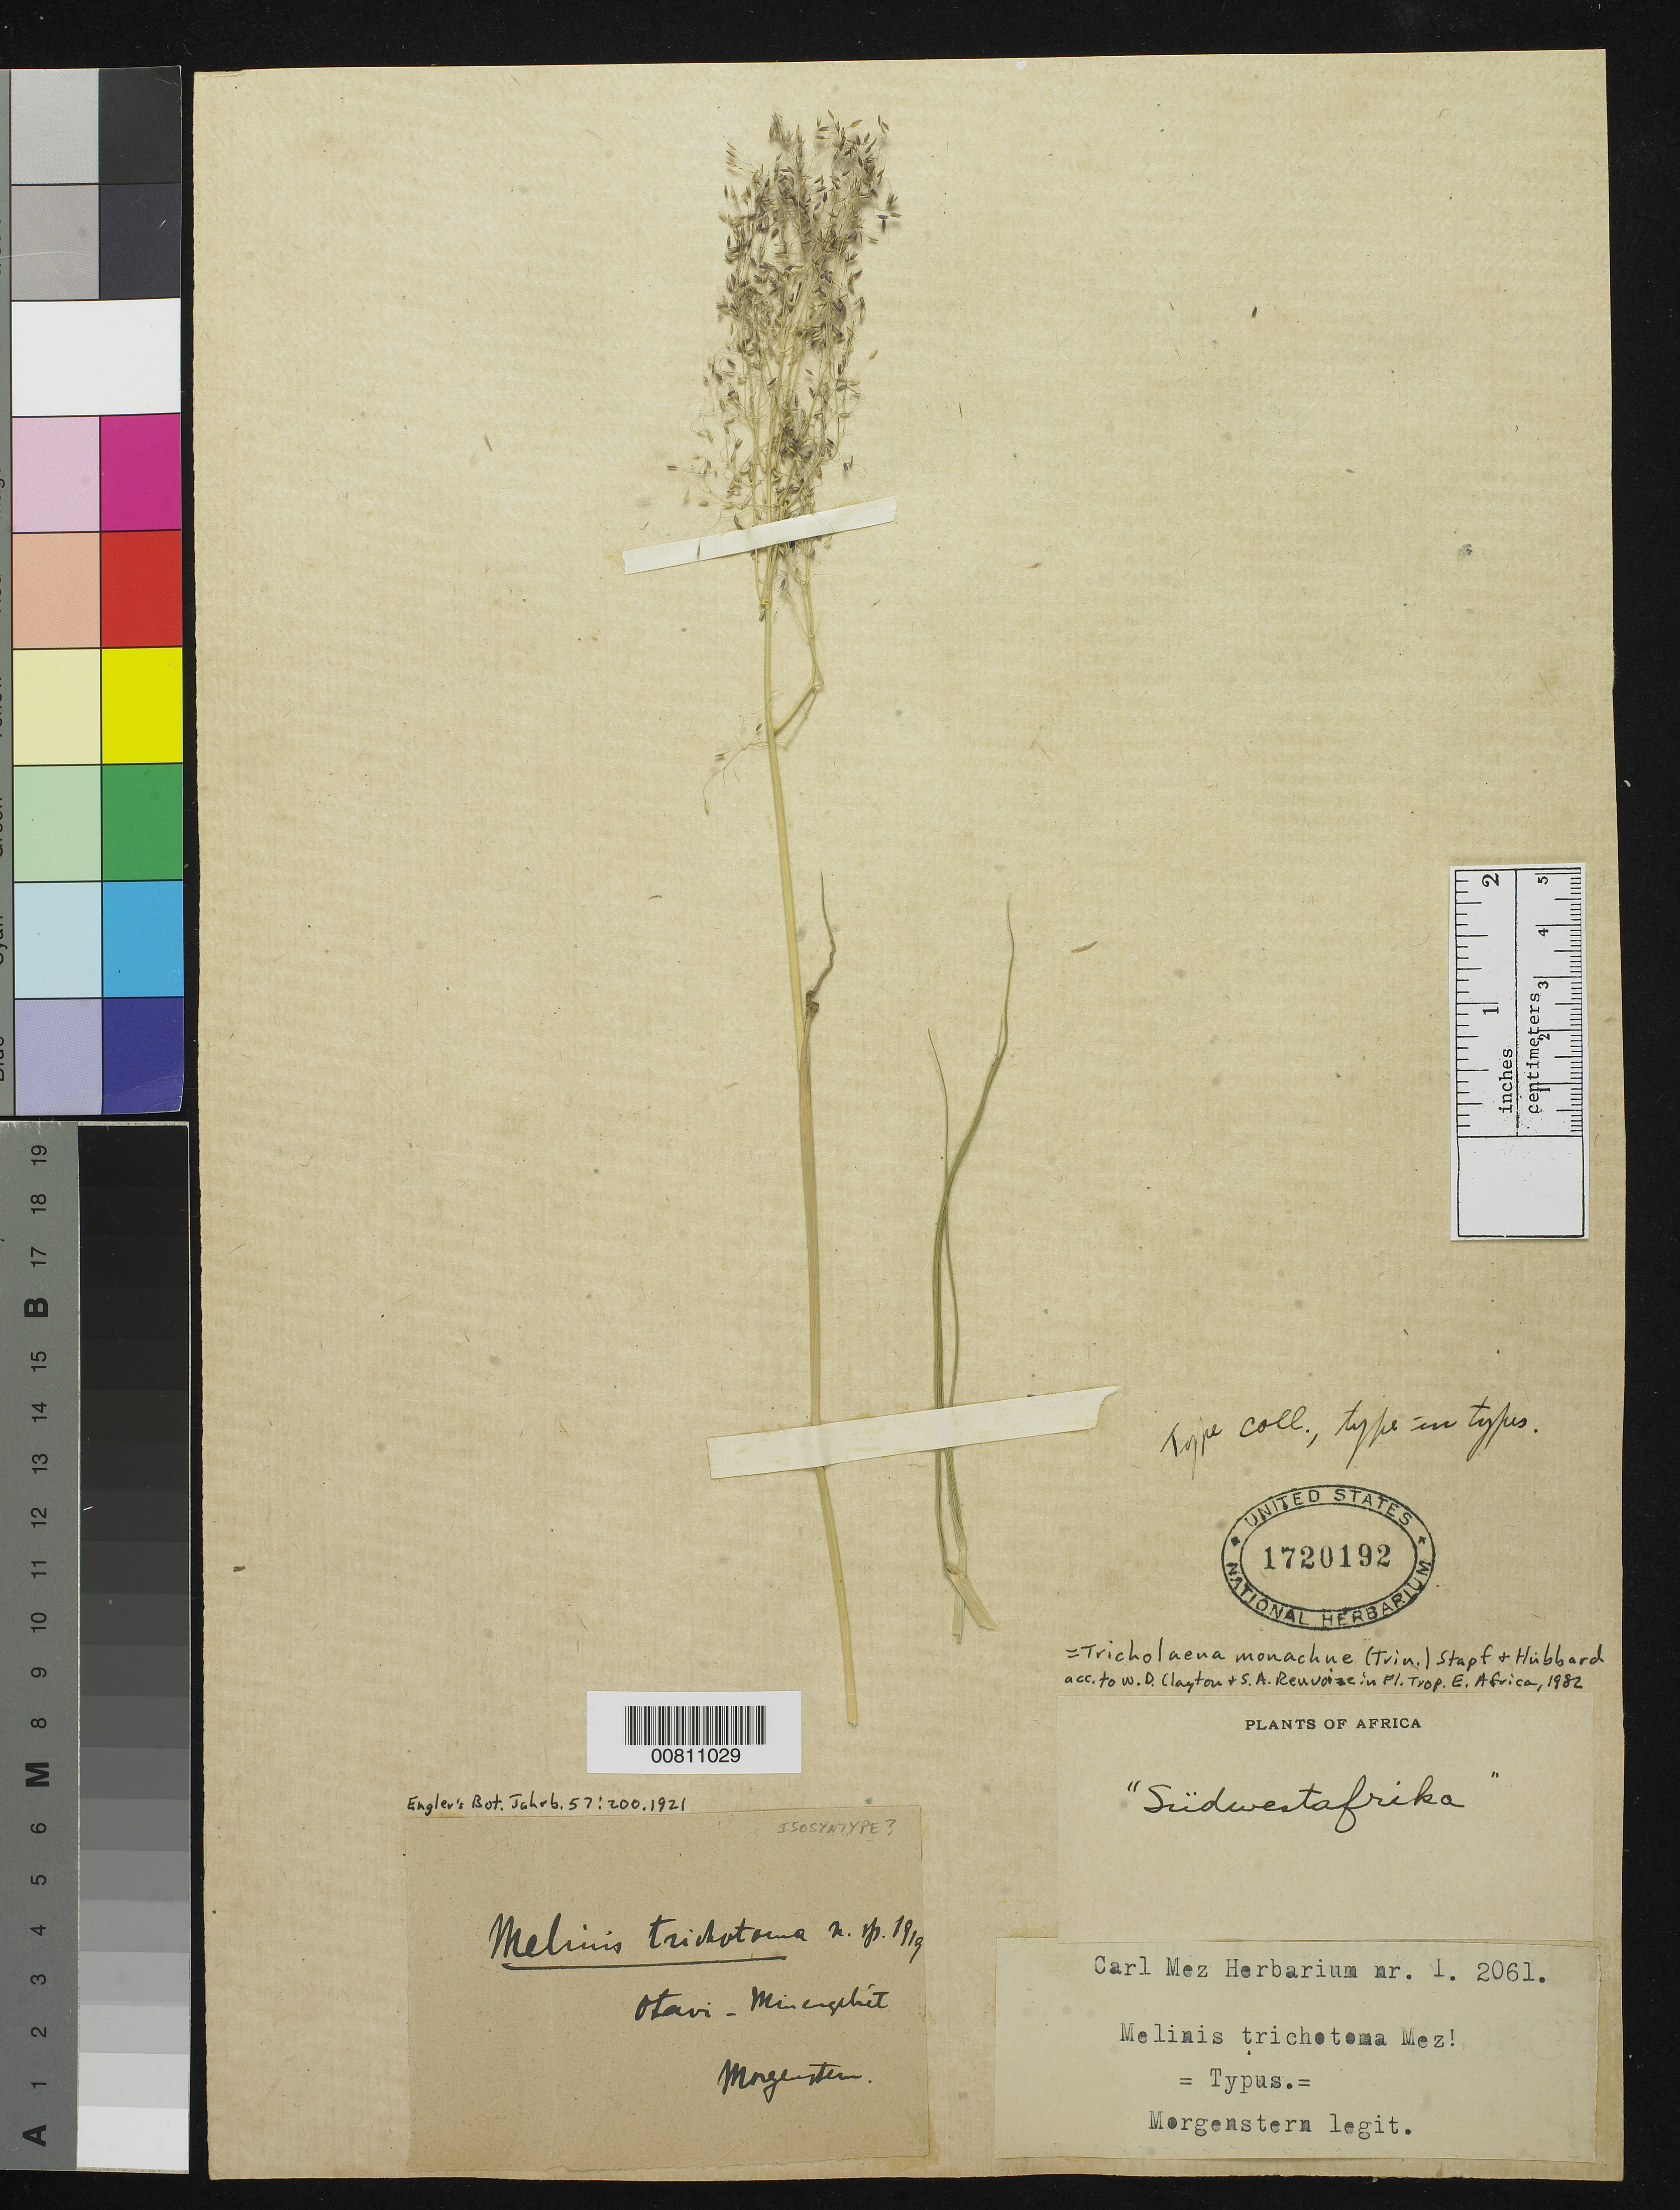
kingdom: Plantae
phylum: Tracheophyta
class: Liliopsida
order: Poales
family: Poaceae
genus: Melinis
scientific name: Melinis trichotoma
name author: Mez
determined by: Smith, Stephen F., (US), NMNH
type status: Isosyntype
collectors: -. Morgenstern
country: Namibia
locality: Südwestafrika, Otavi-Minengchet.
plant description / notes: Carl Mez Herbarium nr. I. 2061. "Typus."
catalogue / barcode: US 1720192